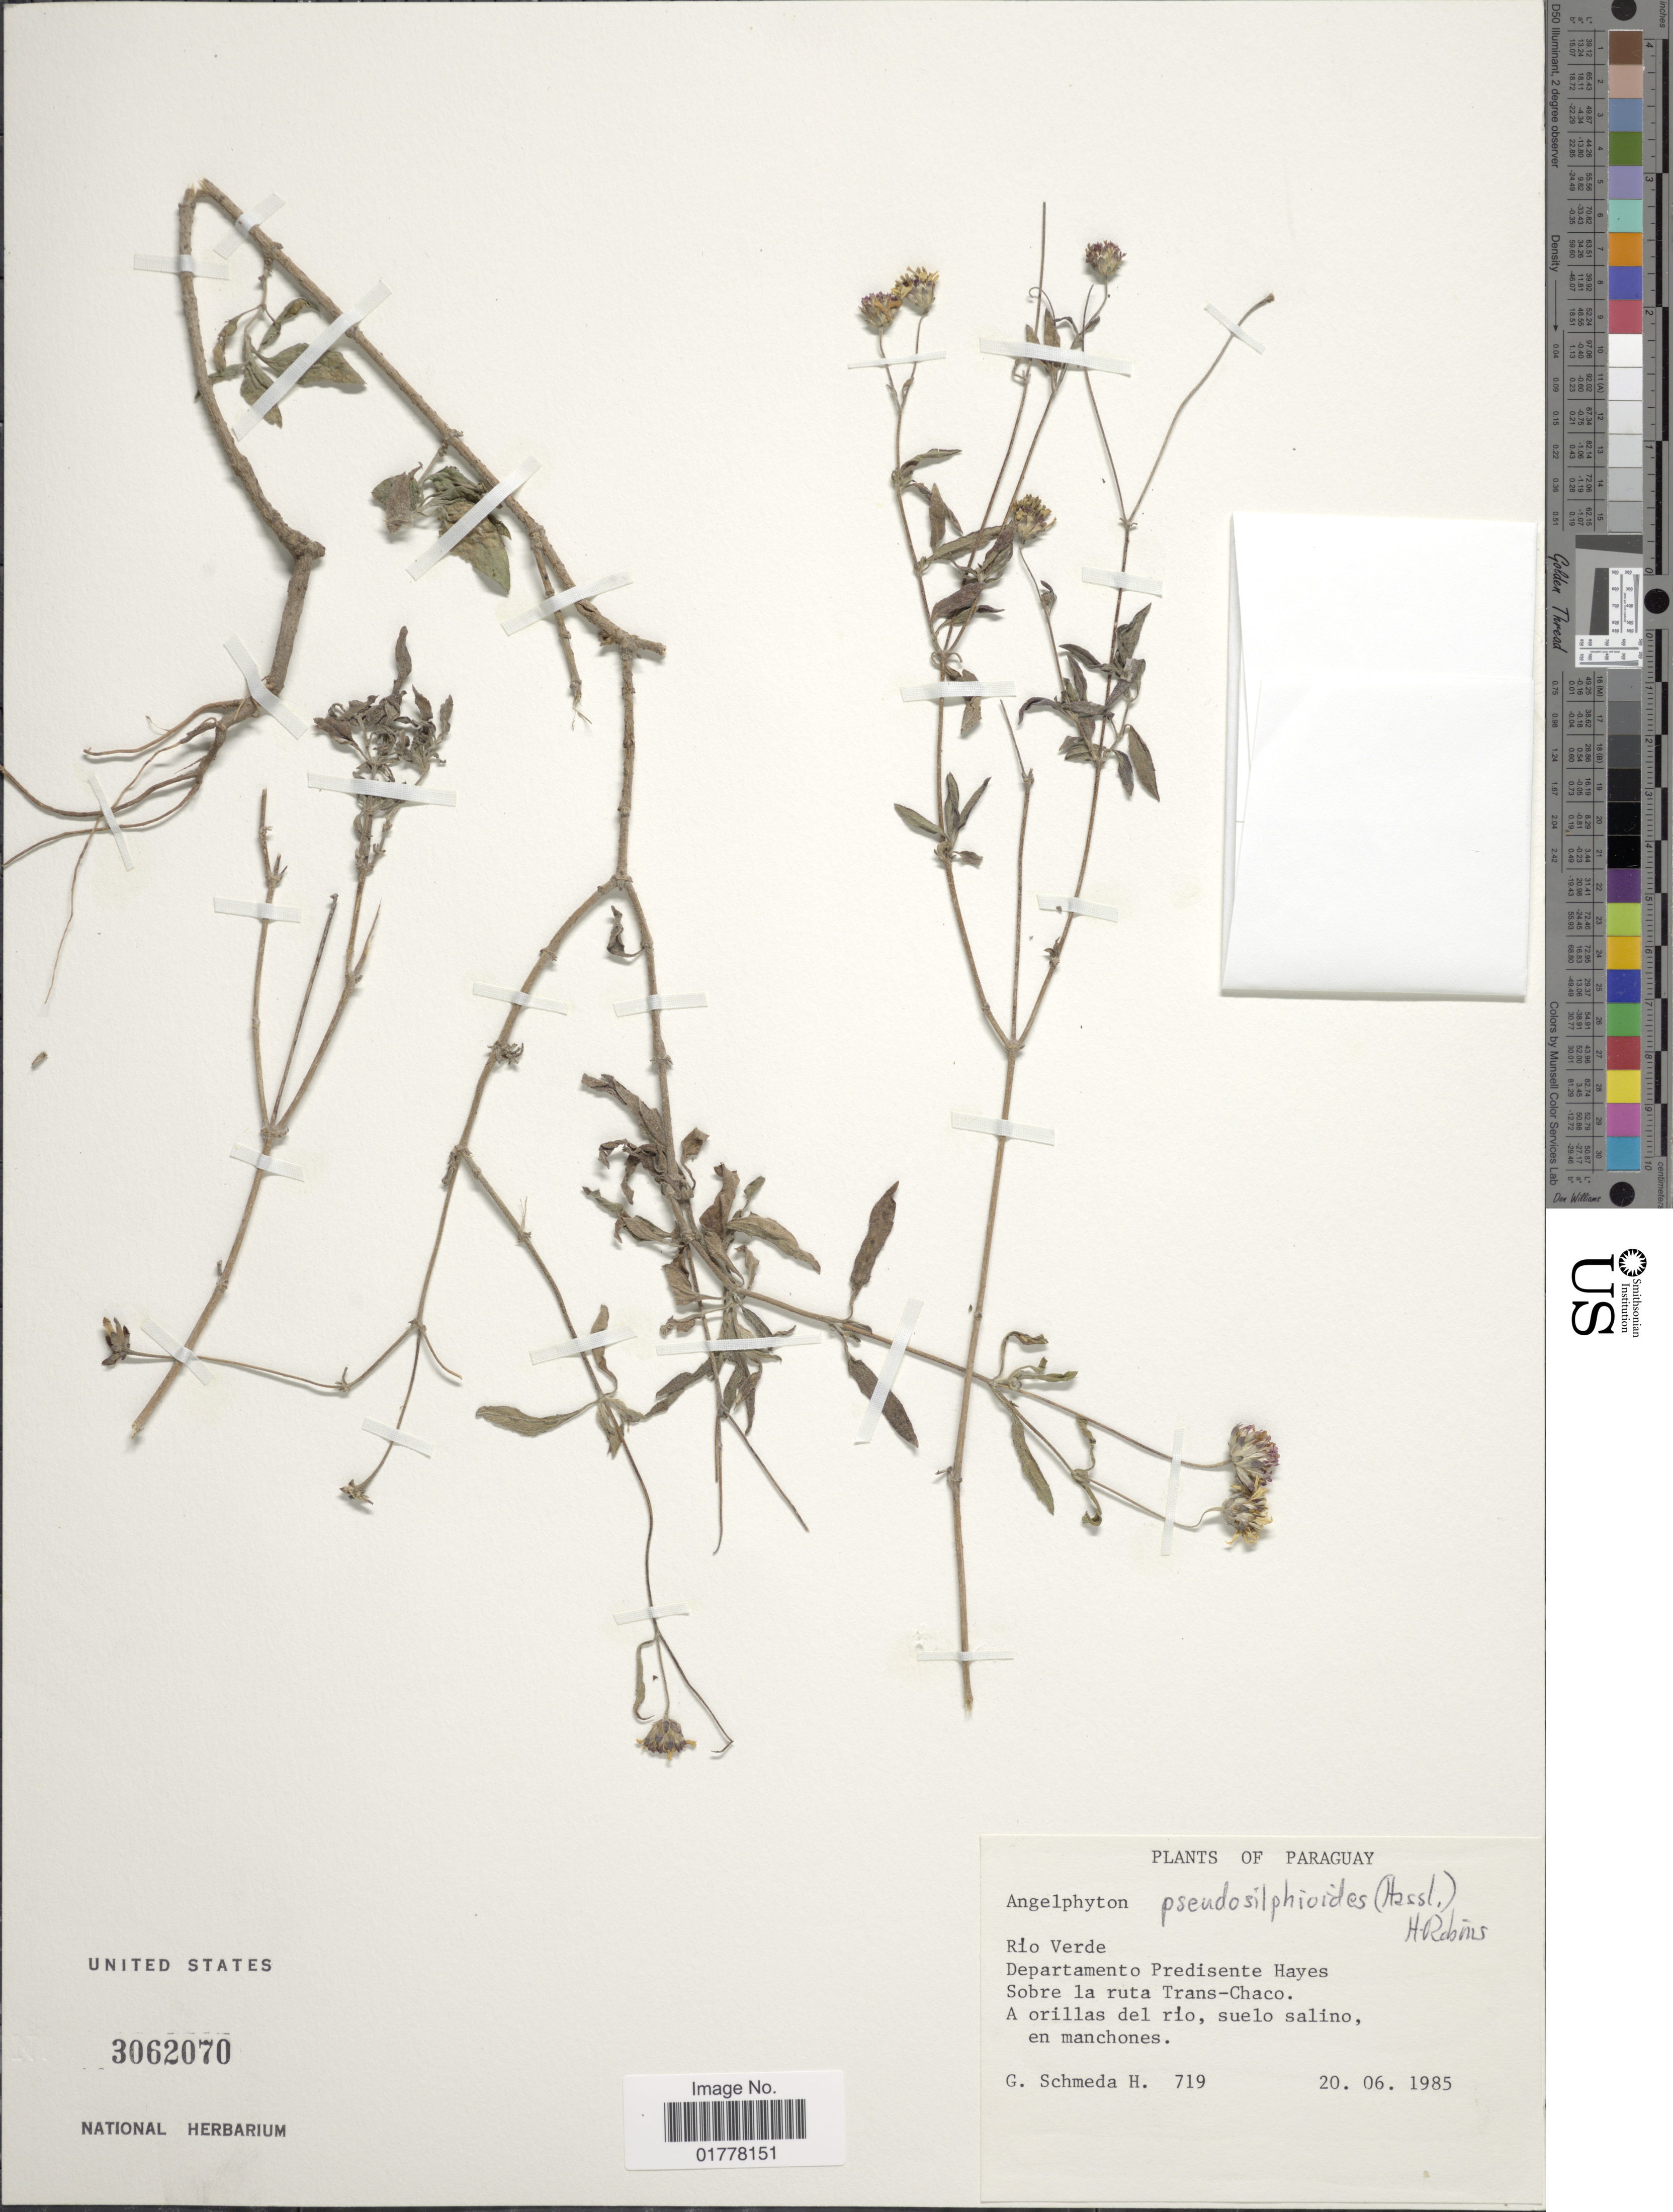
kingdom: Plantae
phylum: Tracheophyta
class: Magnoliopsida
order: Asterales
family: Asteraceae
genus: Angelphytum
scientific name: Angelphytum pseudosilphoides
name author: (Hassl.) H. Rob.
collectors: G. Schmeda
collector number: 719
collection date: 1985-06-20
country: Paraguay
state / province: Presidente Hayes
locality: Rio Verde. Departamento Presidente Hayes. Sobre la ruta Trans-Chaco. A orillas del río, suelo salino, en manchones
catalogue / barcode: US 3062070